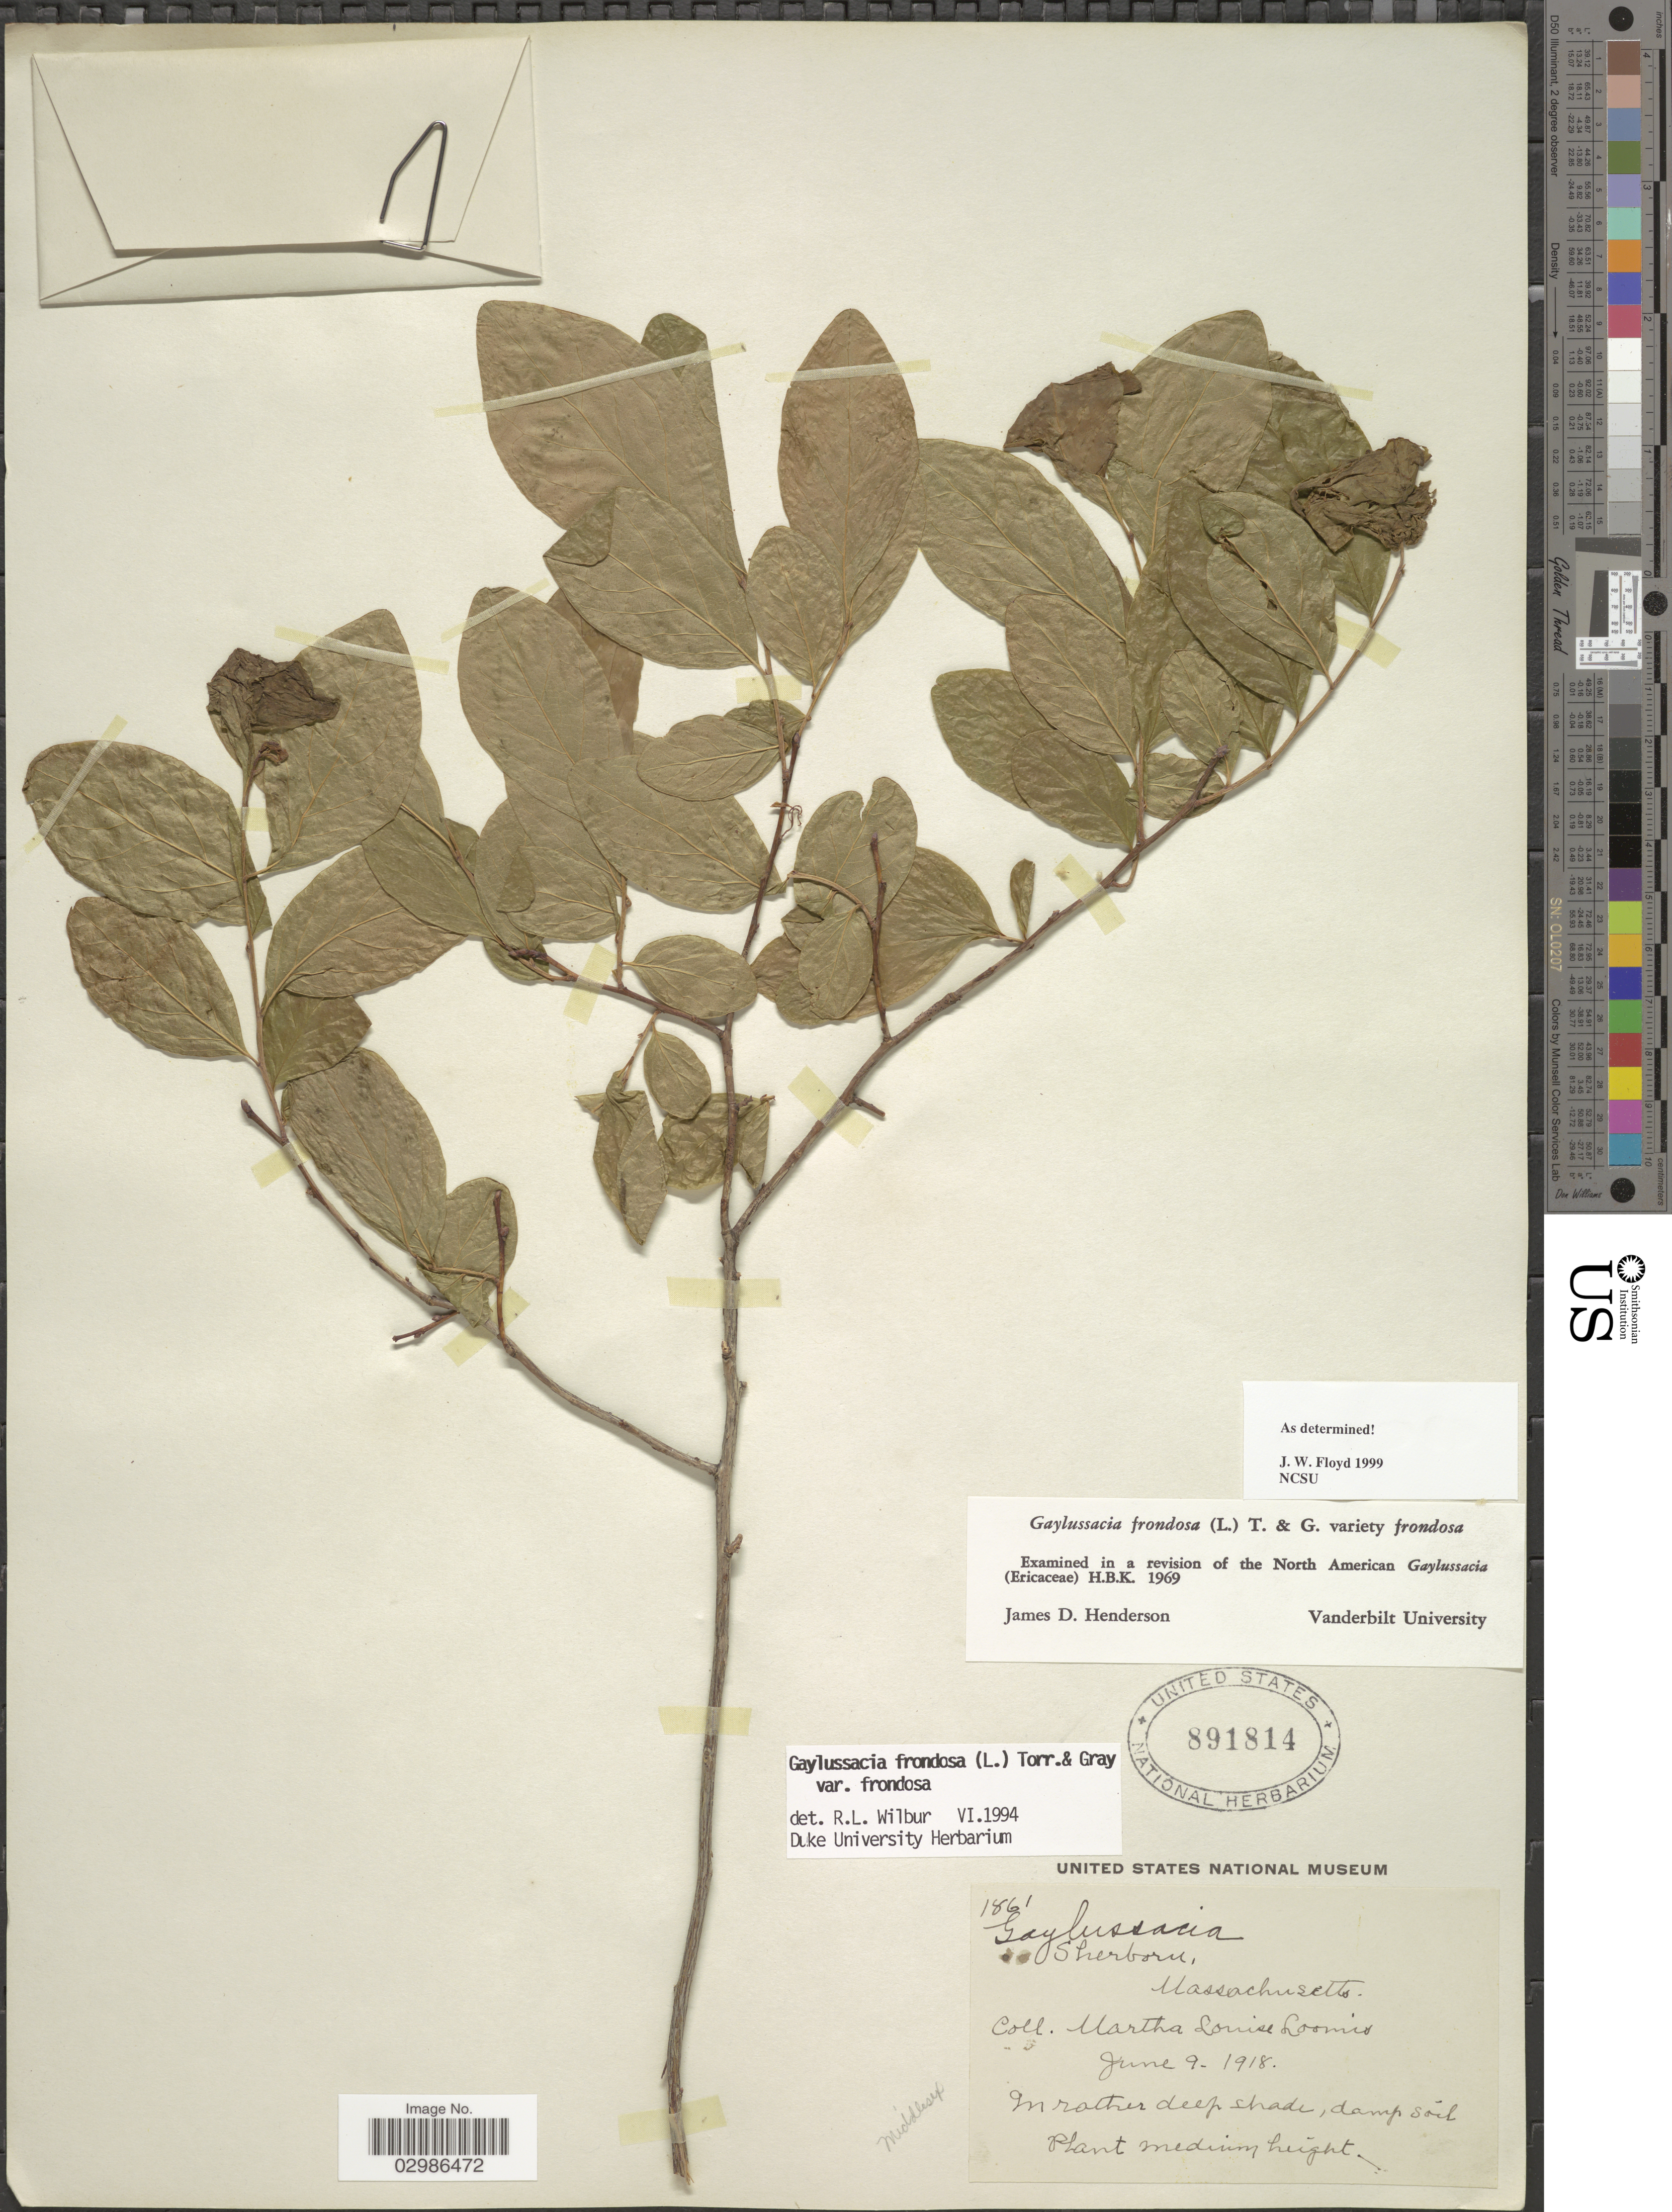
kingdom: Plantae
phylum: Tracheophyta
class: Magnoliopsida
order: Ericales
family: Ericaceae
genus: Gaylussacia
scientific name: Gaylussacia frondosa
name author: (L.) Torr. & A. Gray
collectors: M. L. Loomis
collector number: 1861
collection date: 1918-06-09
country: United States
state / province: Massachusetts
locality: Sherborn. Middlesex.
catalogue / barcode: US 891814